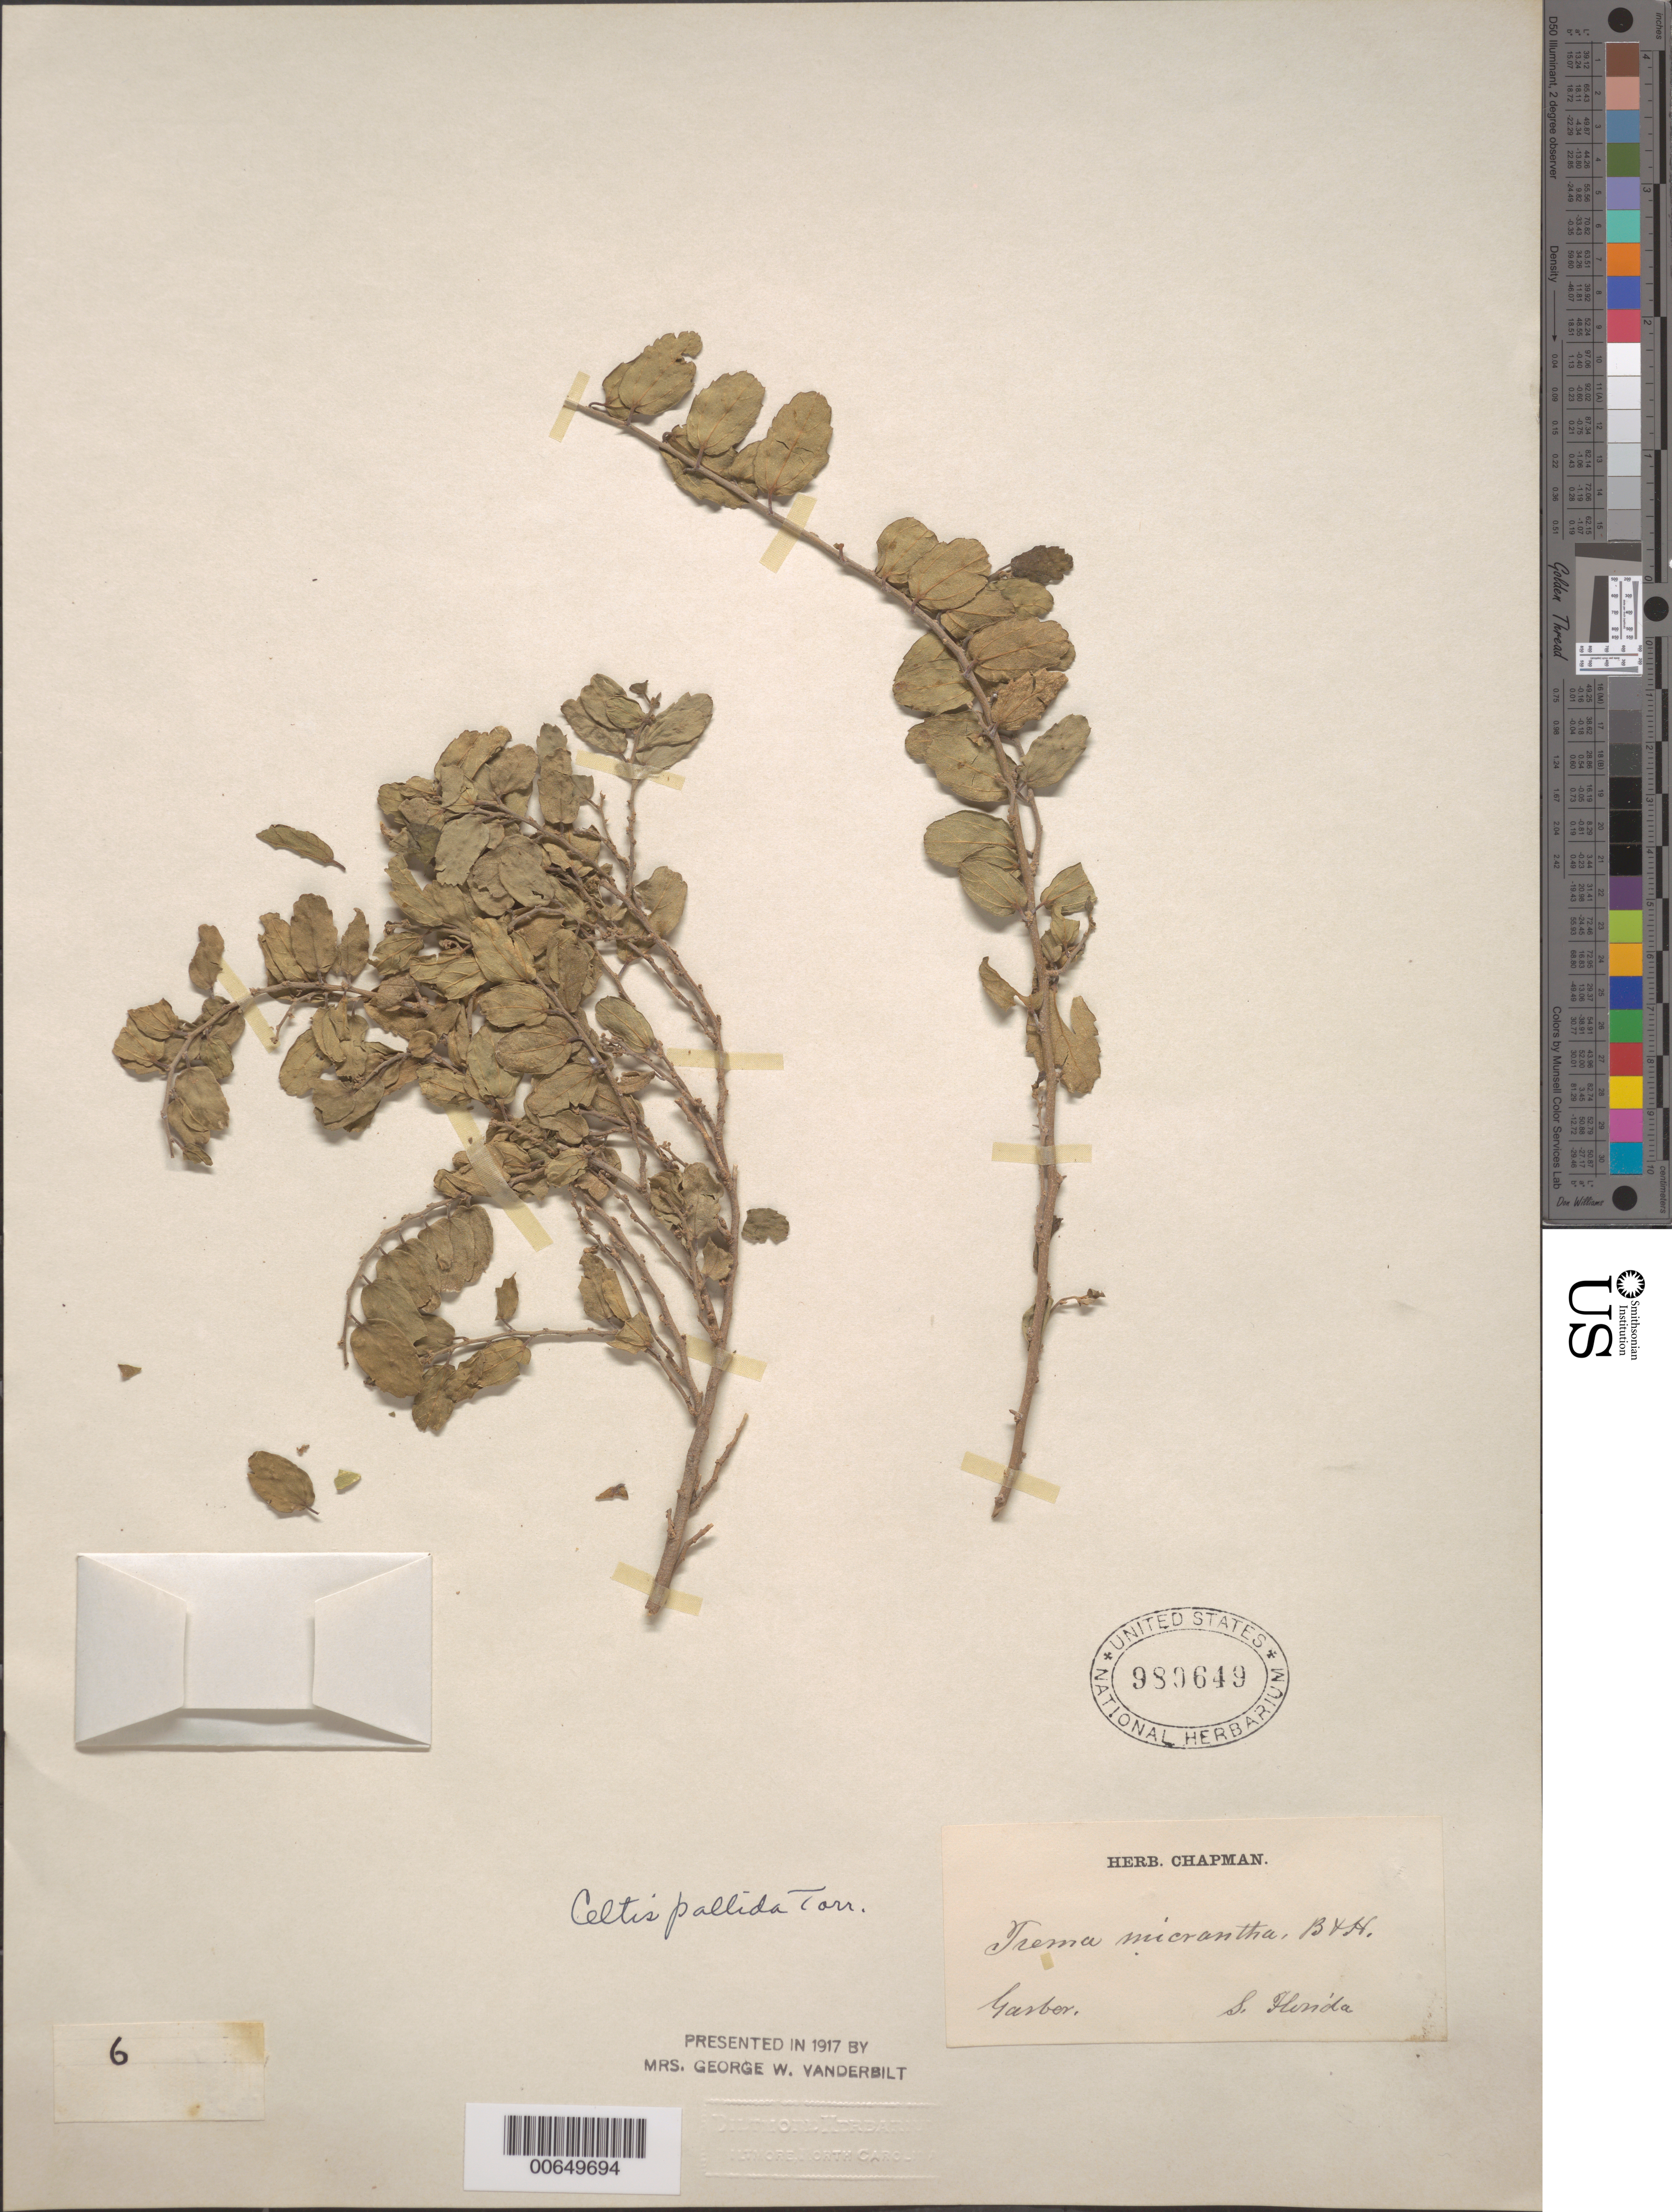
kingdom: Plantae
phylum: Tracheophyta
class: Magnoliopsida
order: Rosales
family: Cannabaceae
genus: Celtis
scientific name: Celtis pallida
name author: Torr. in Emory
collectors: A. P. Garber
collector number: s.d.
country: United States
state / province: Florida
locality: S FL.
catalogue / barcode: US 989649